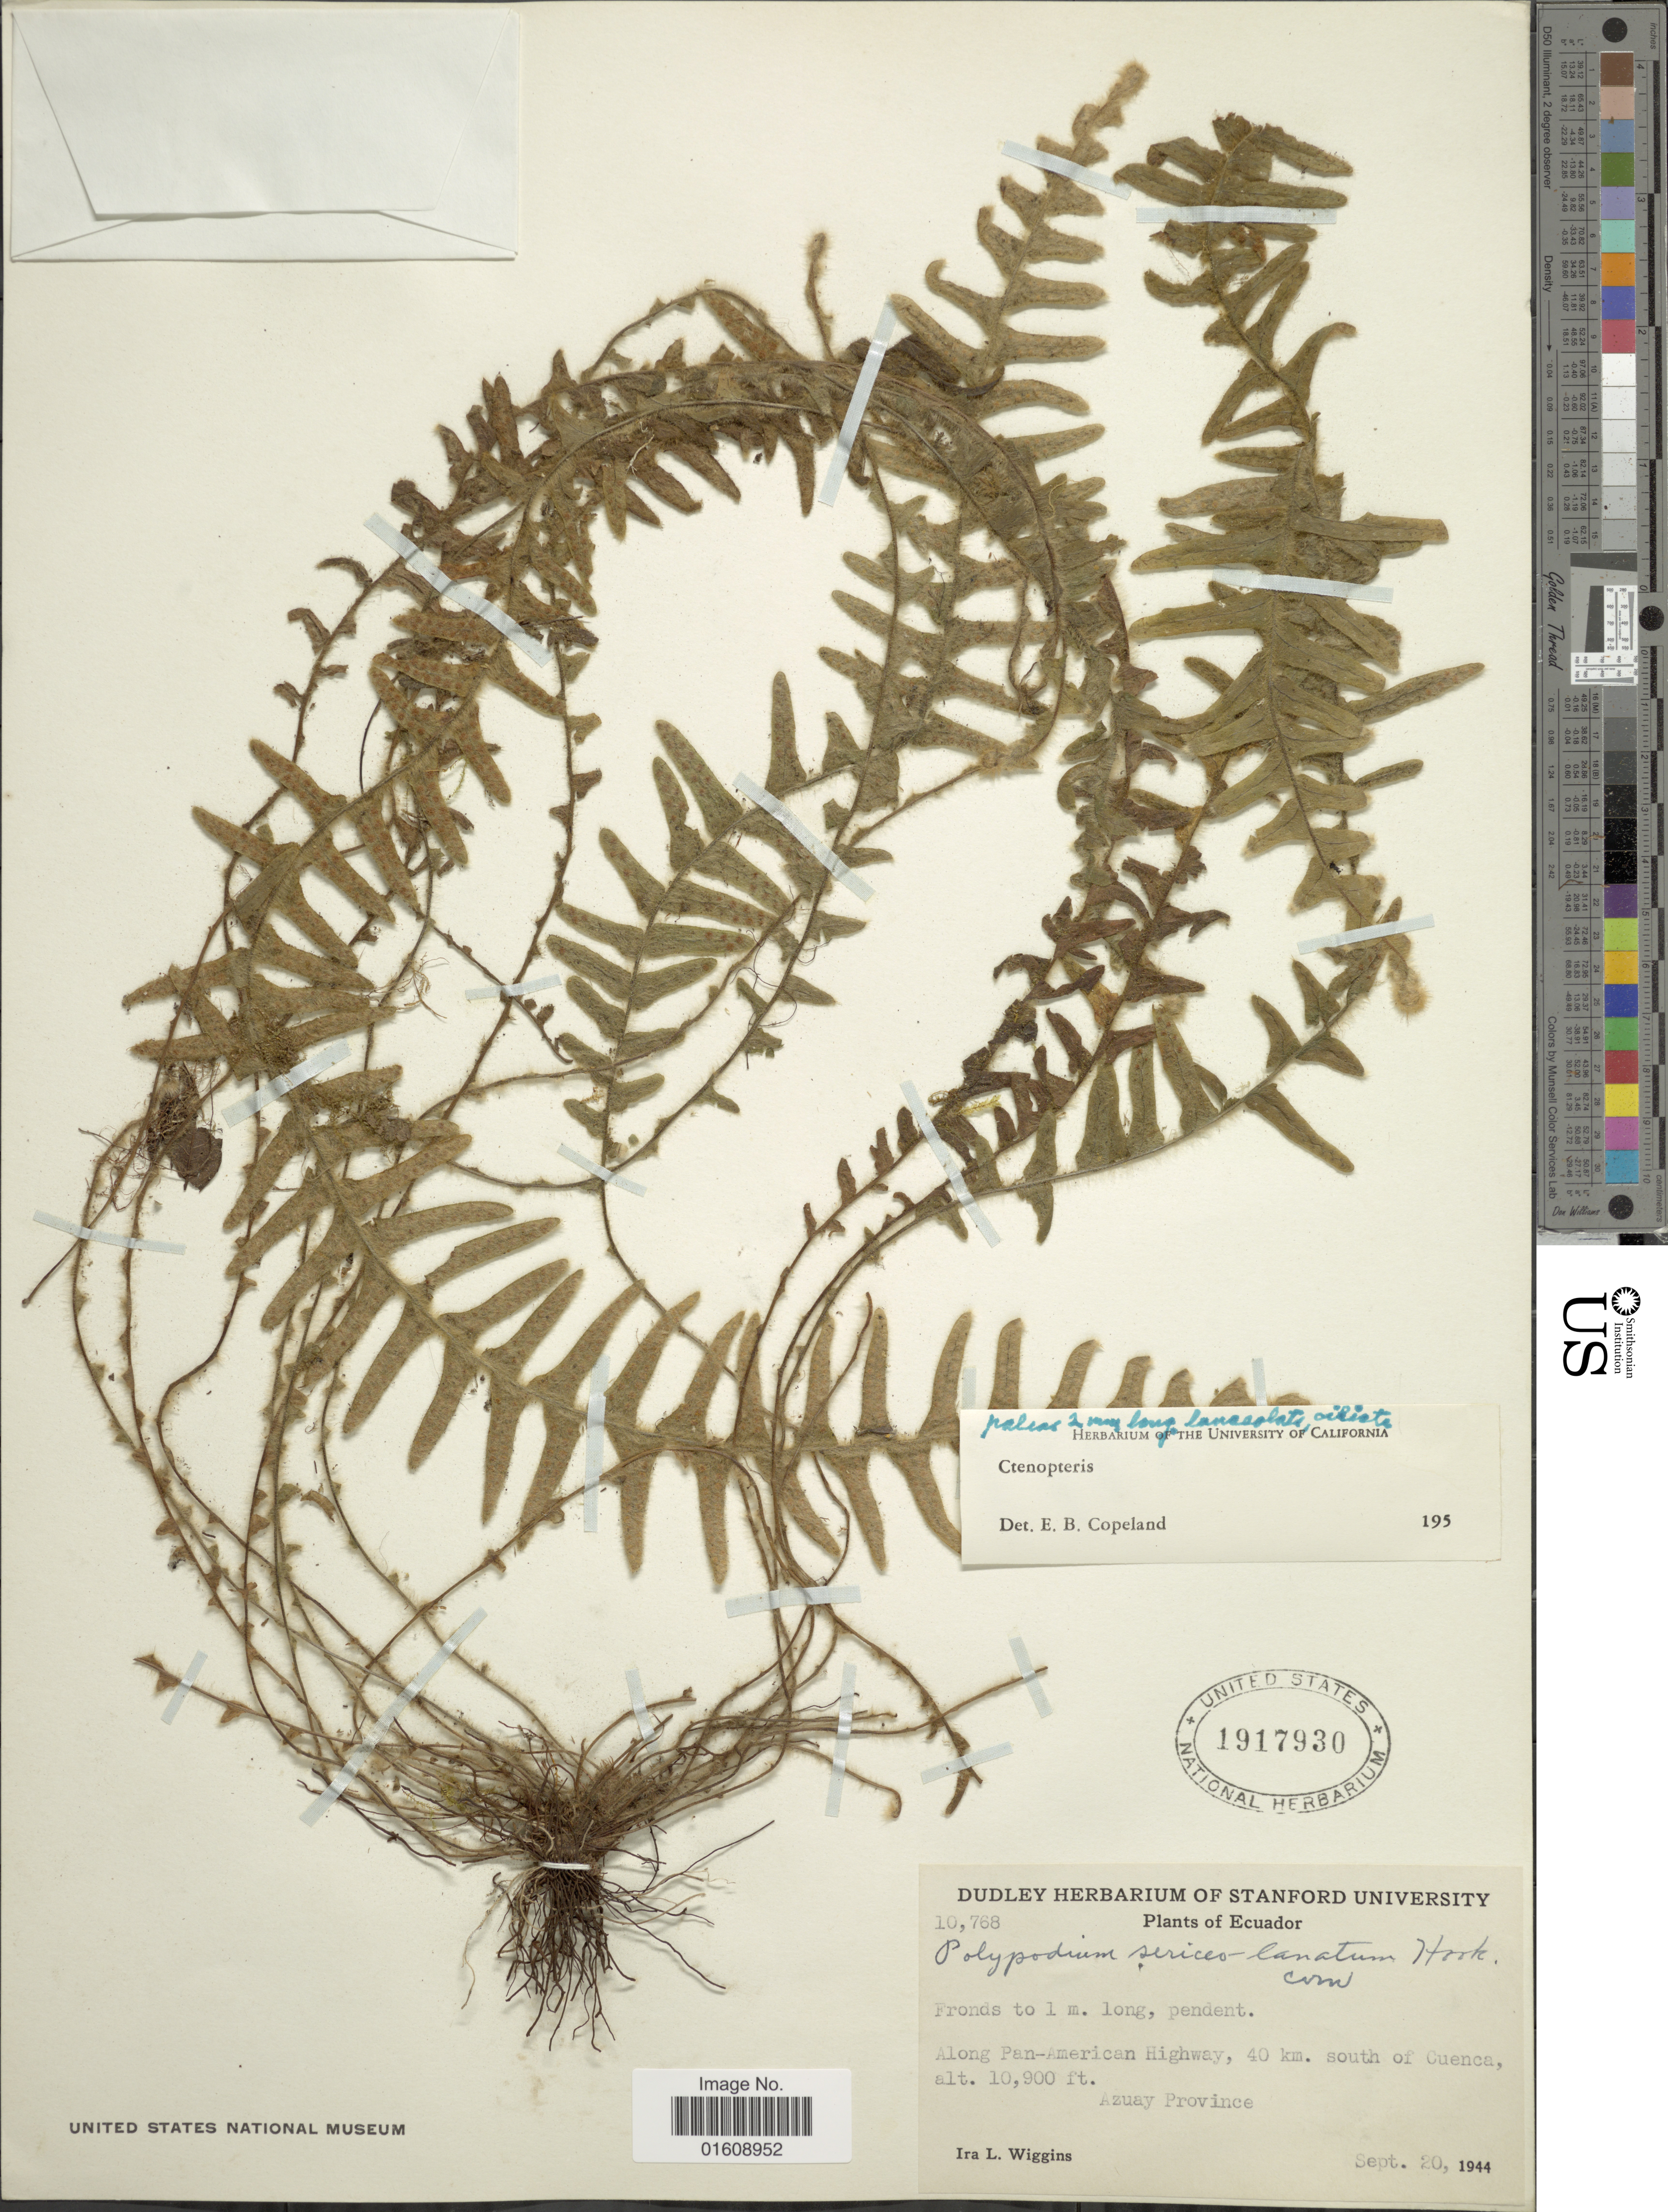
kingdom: Plantae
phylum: Tracheophyta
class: Polypodiopsida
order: Polypodiales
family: Polypodiaceae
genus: Alansmia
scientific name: Alansmia lanigera var. lanigera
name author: (Desv.) Moguel & M. Kessler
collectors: I. L. Wiggins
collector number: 10768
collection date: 1944-09-20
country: Ecuador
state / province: Azuay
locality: Ecuador, along Pan-American Highway, 40 km. south of Cuenca, Azuay Province.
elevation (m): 3322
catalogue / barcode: US 1917930